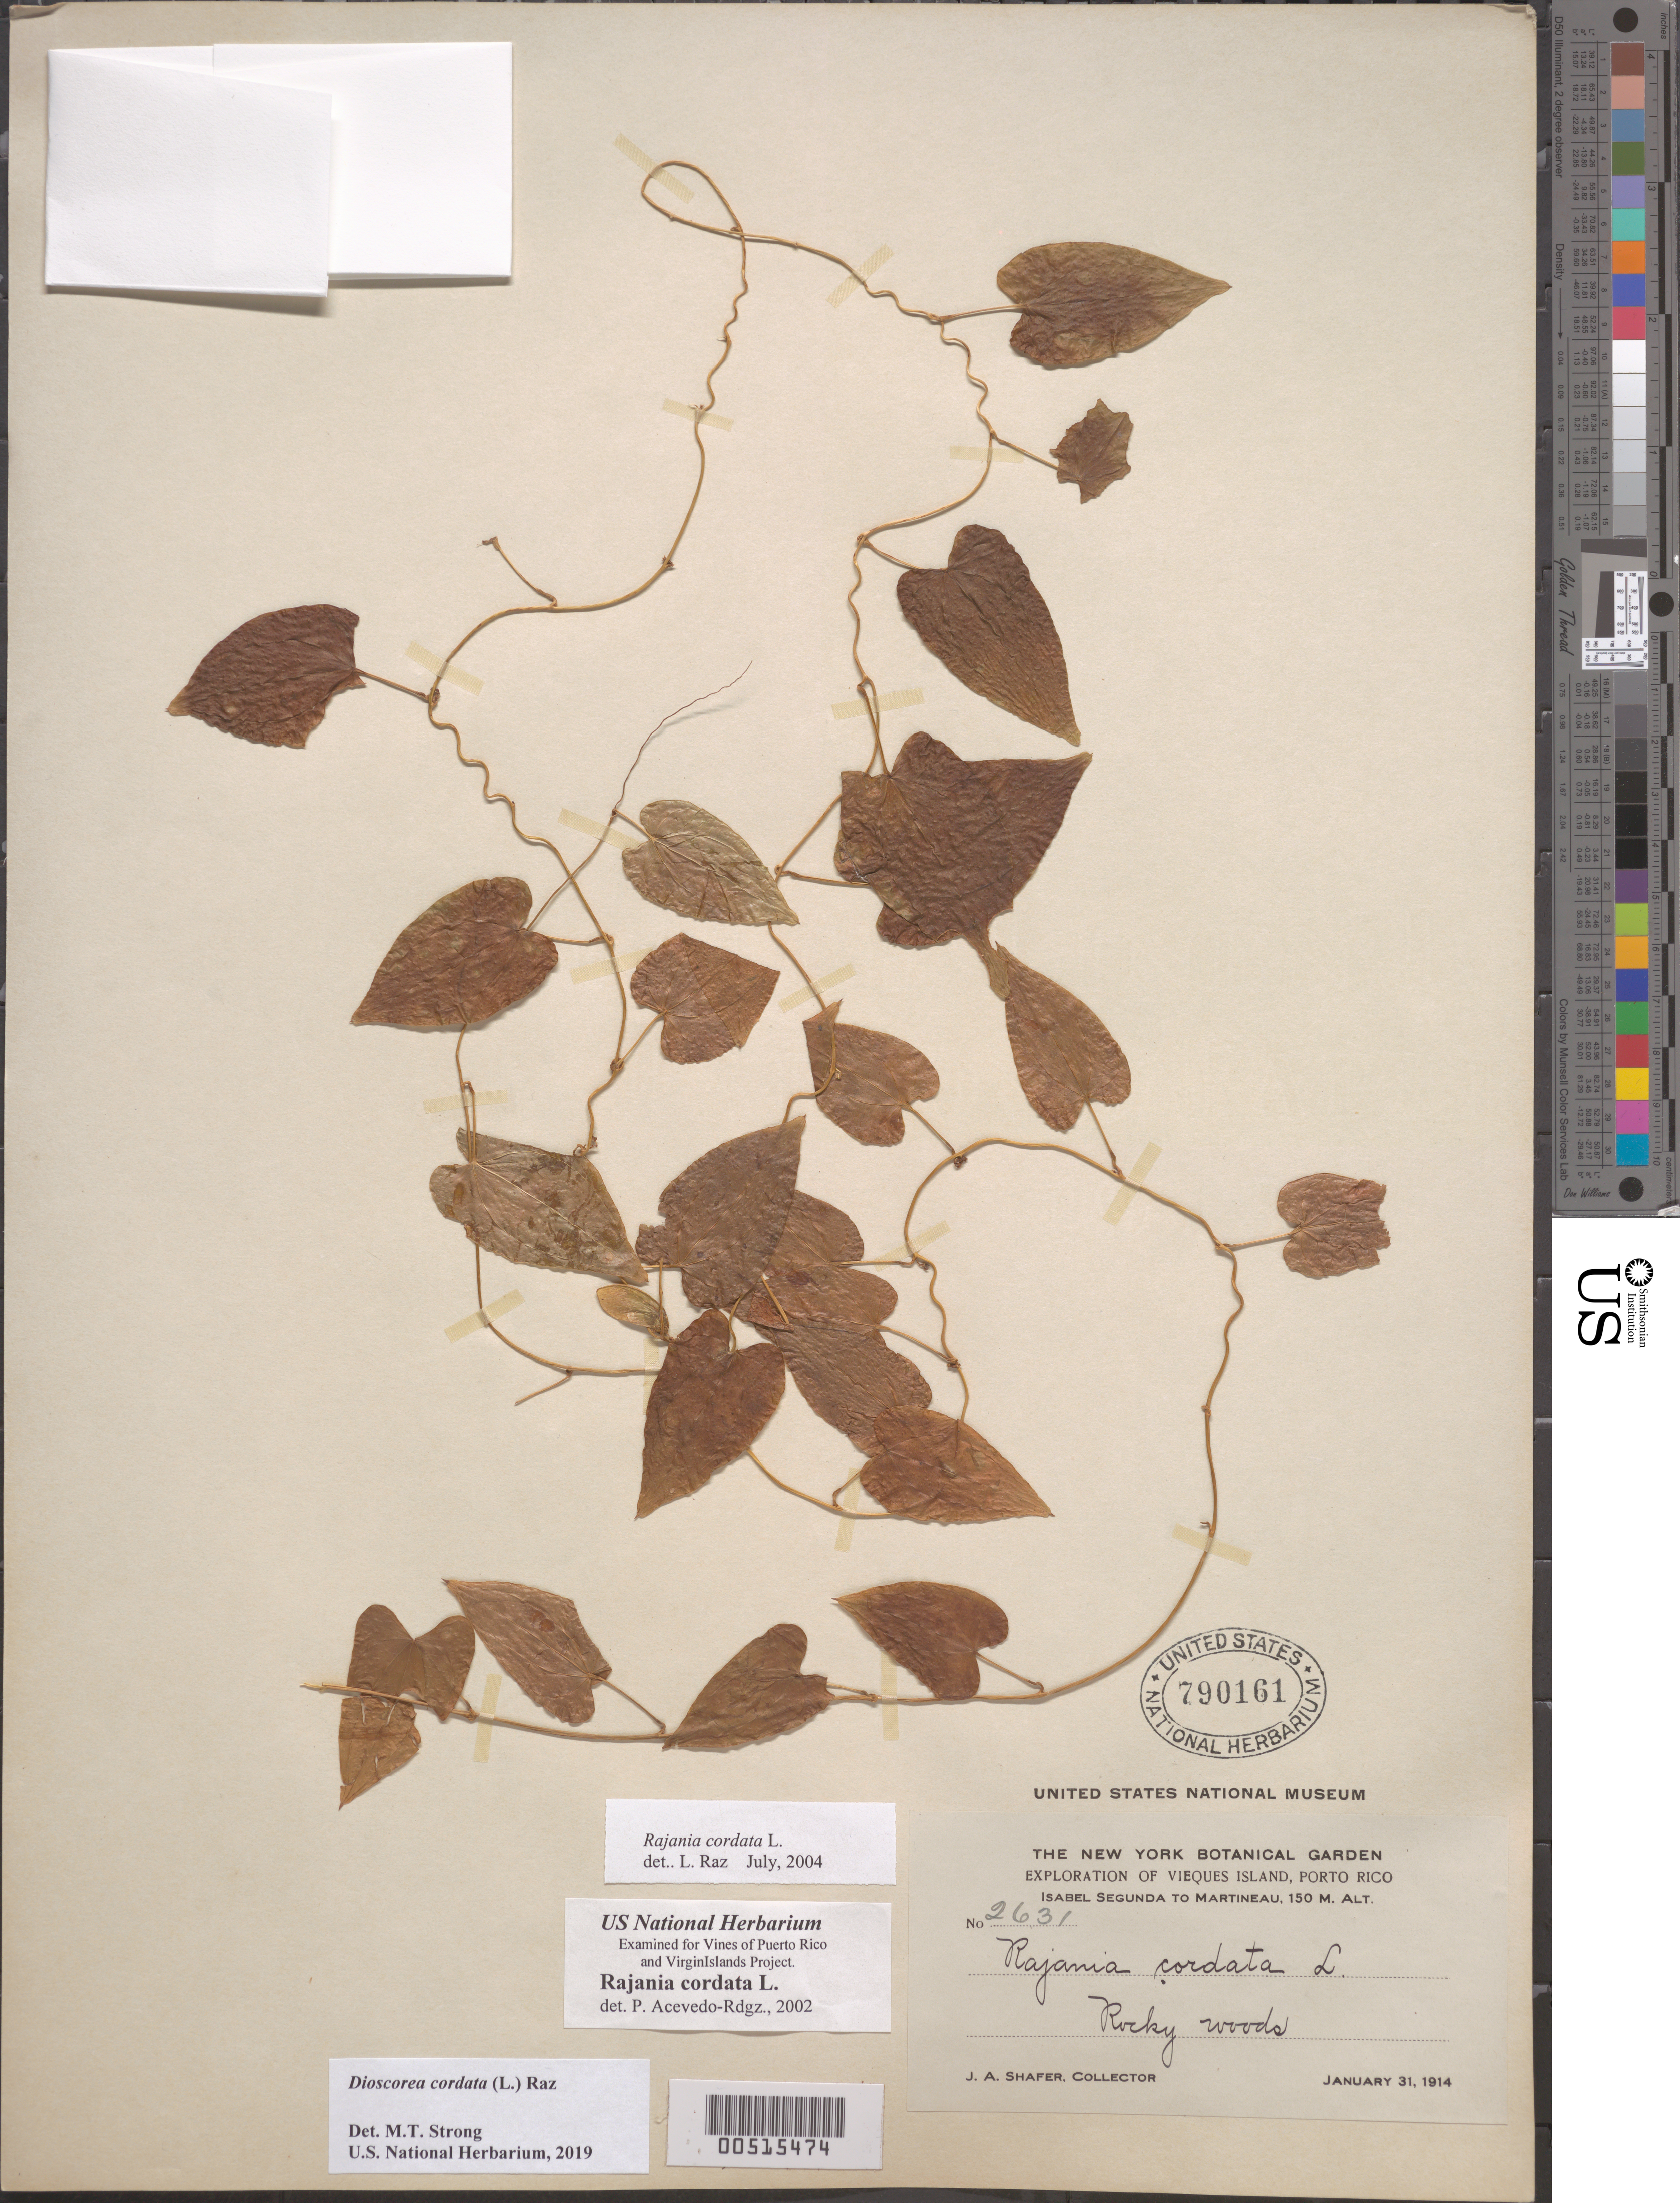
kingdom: Plantae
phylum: Tracheophyta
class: Liliopsida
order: Dioscoreales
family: Dioscoreaceae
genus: Dioscorea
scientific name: Dioscorea cordata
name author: (L.) Raz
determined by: Strong, M. T., (US), Smithsonian Institution - National Museum of Natural History (UNITED STATES)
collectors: J. A. Shafer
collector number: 2631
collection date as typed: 31 Jan 1914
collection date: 1914-01-31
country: Puerto Rico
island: Greater Antilles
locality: Vieques Island: Isabel Segunda to Martineau.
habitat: Rocky woods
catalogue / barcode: US 790161